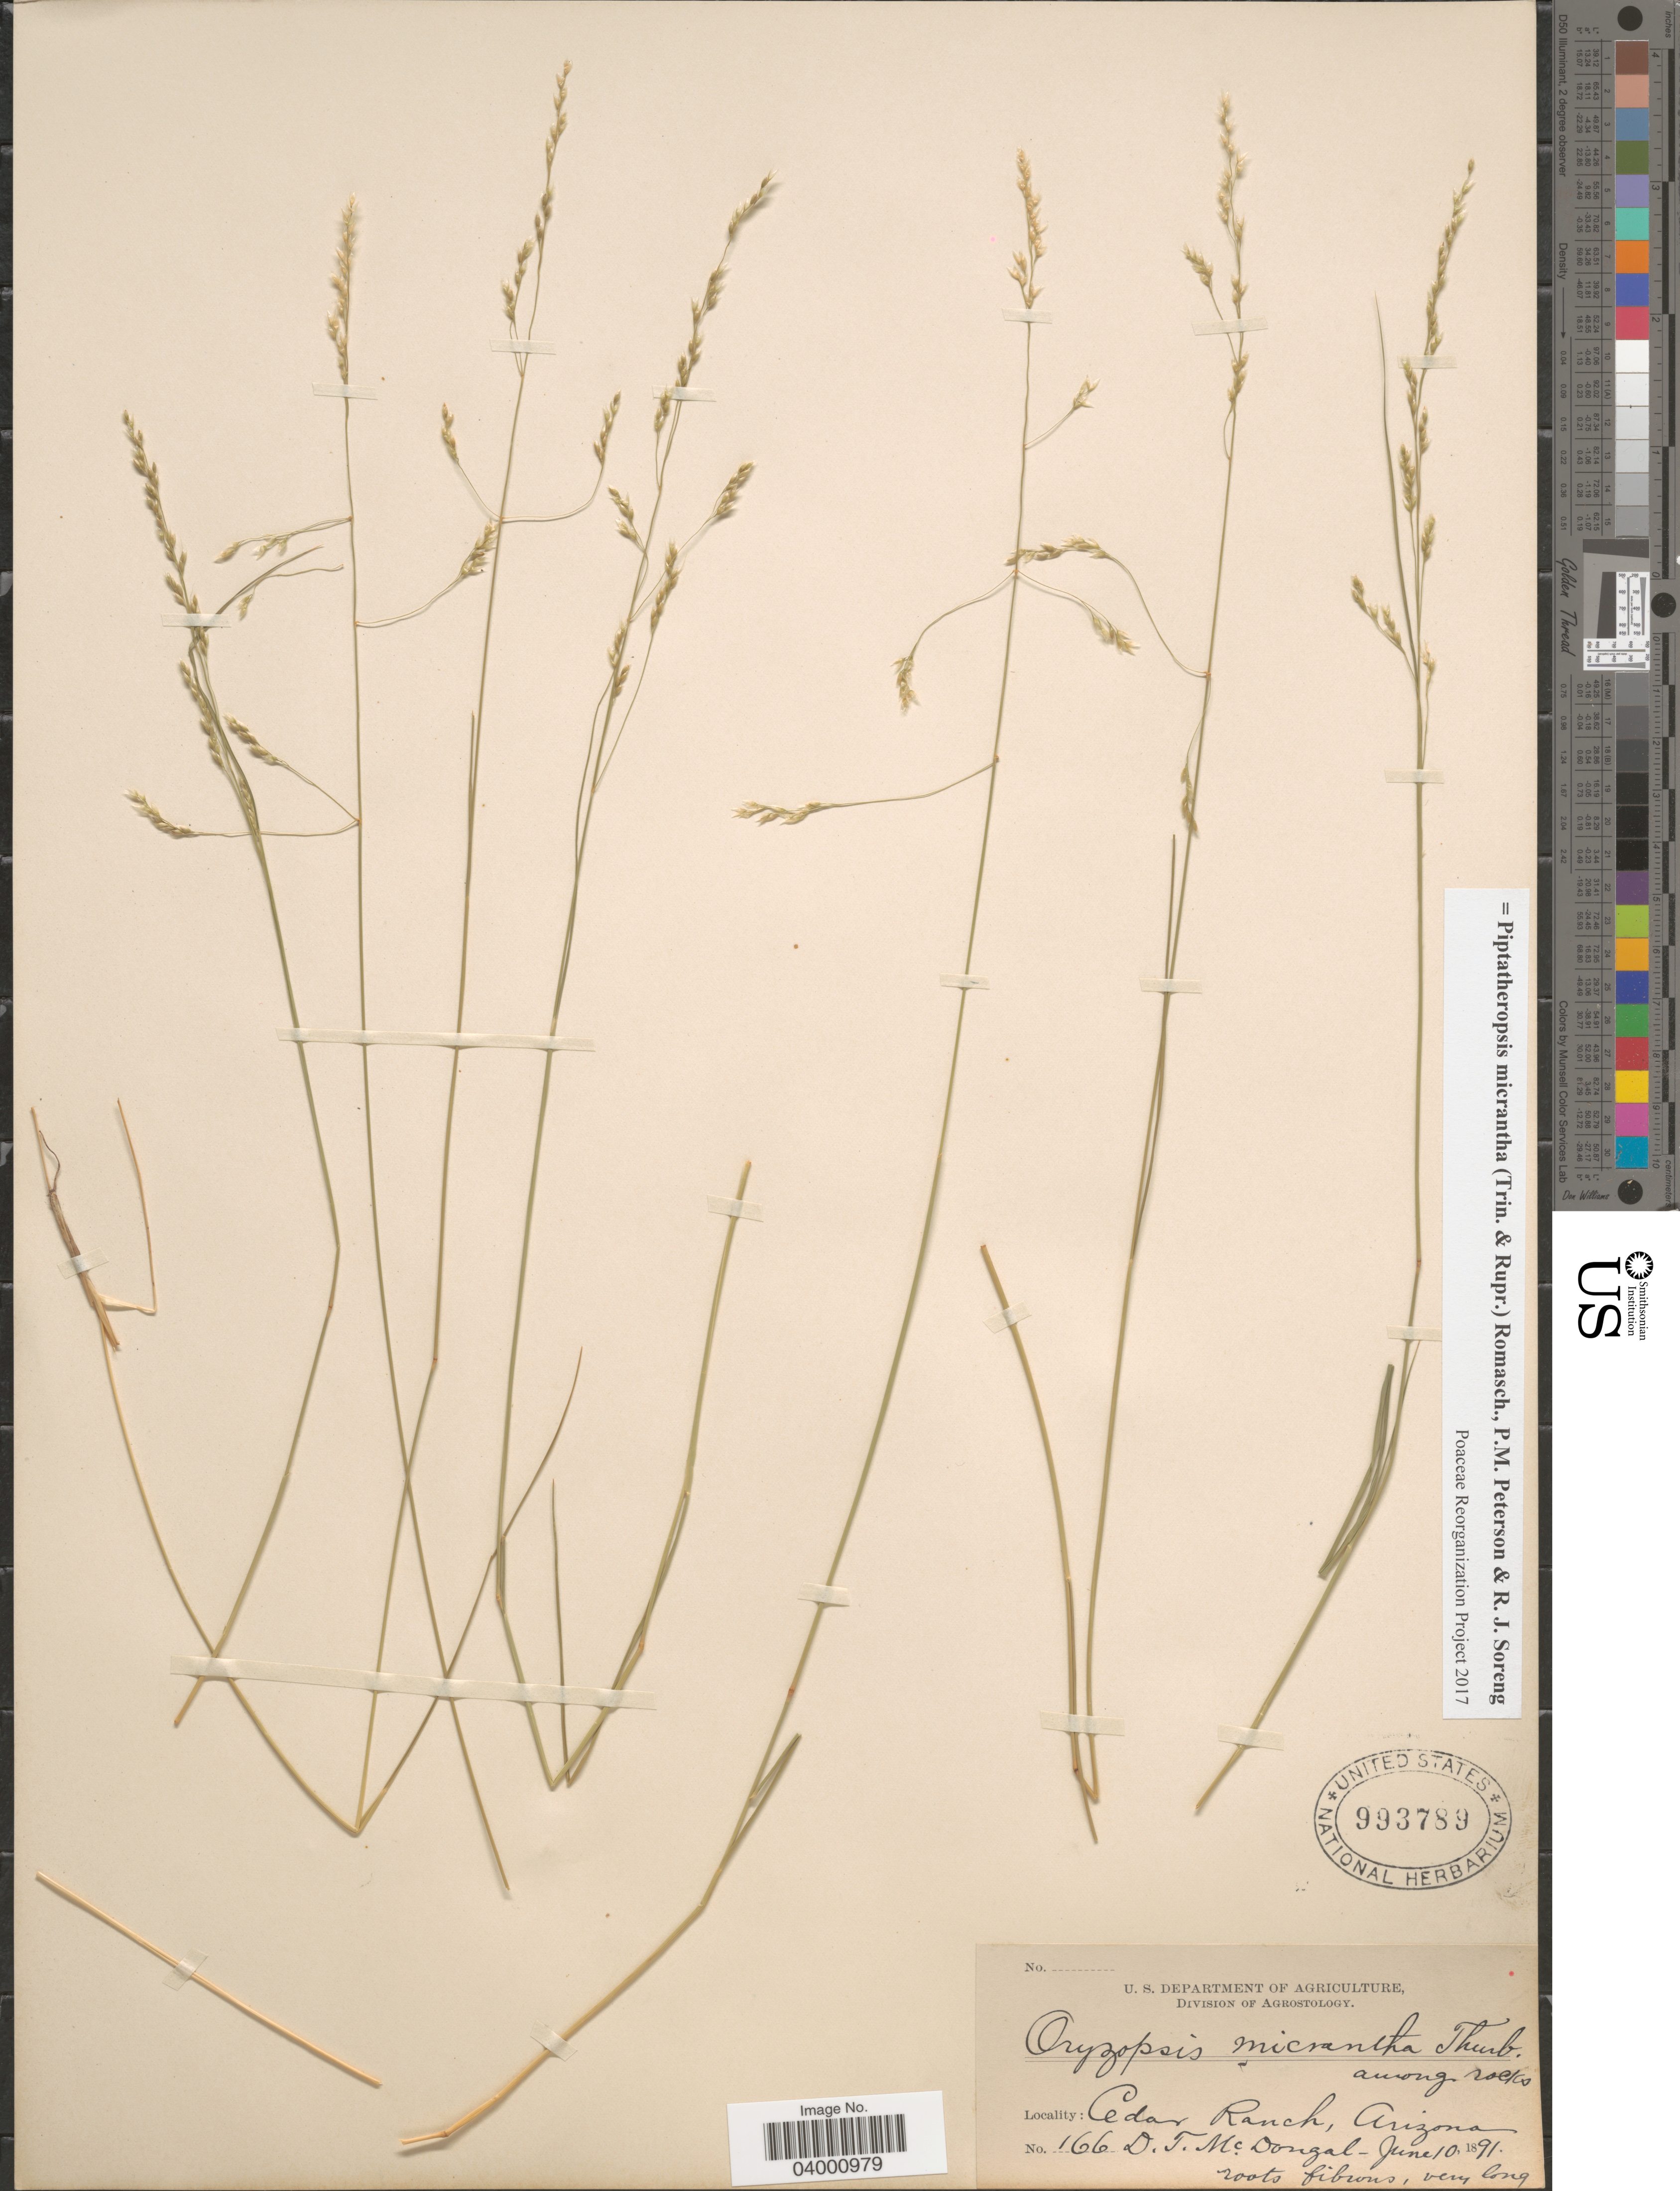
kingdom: Plantae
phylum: Tracheophyta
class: Liliopsida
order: Poales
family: Poaceae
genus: Piptatheropsis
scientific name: Piptatheropsis micrantha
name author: (Trin. & Rupr.) Romasch.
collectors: D. McDougal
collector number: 166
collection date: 1891-06-10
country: United States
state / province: Arizona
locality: Cedar Ranch.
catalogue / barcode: US 993789